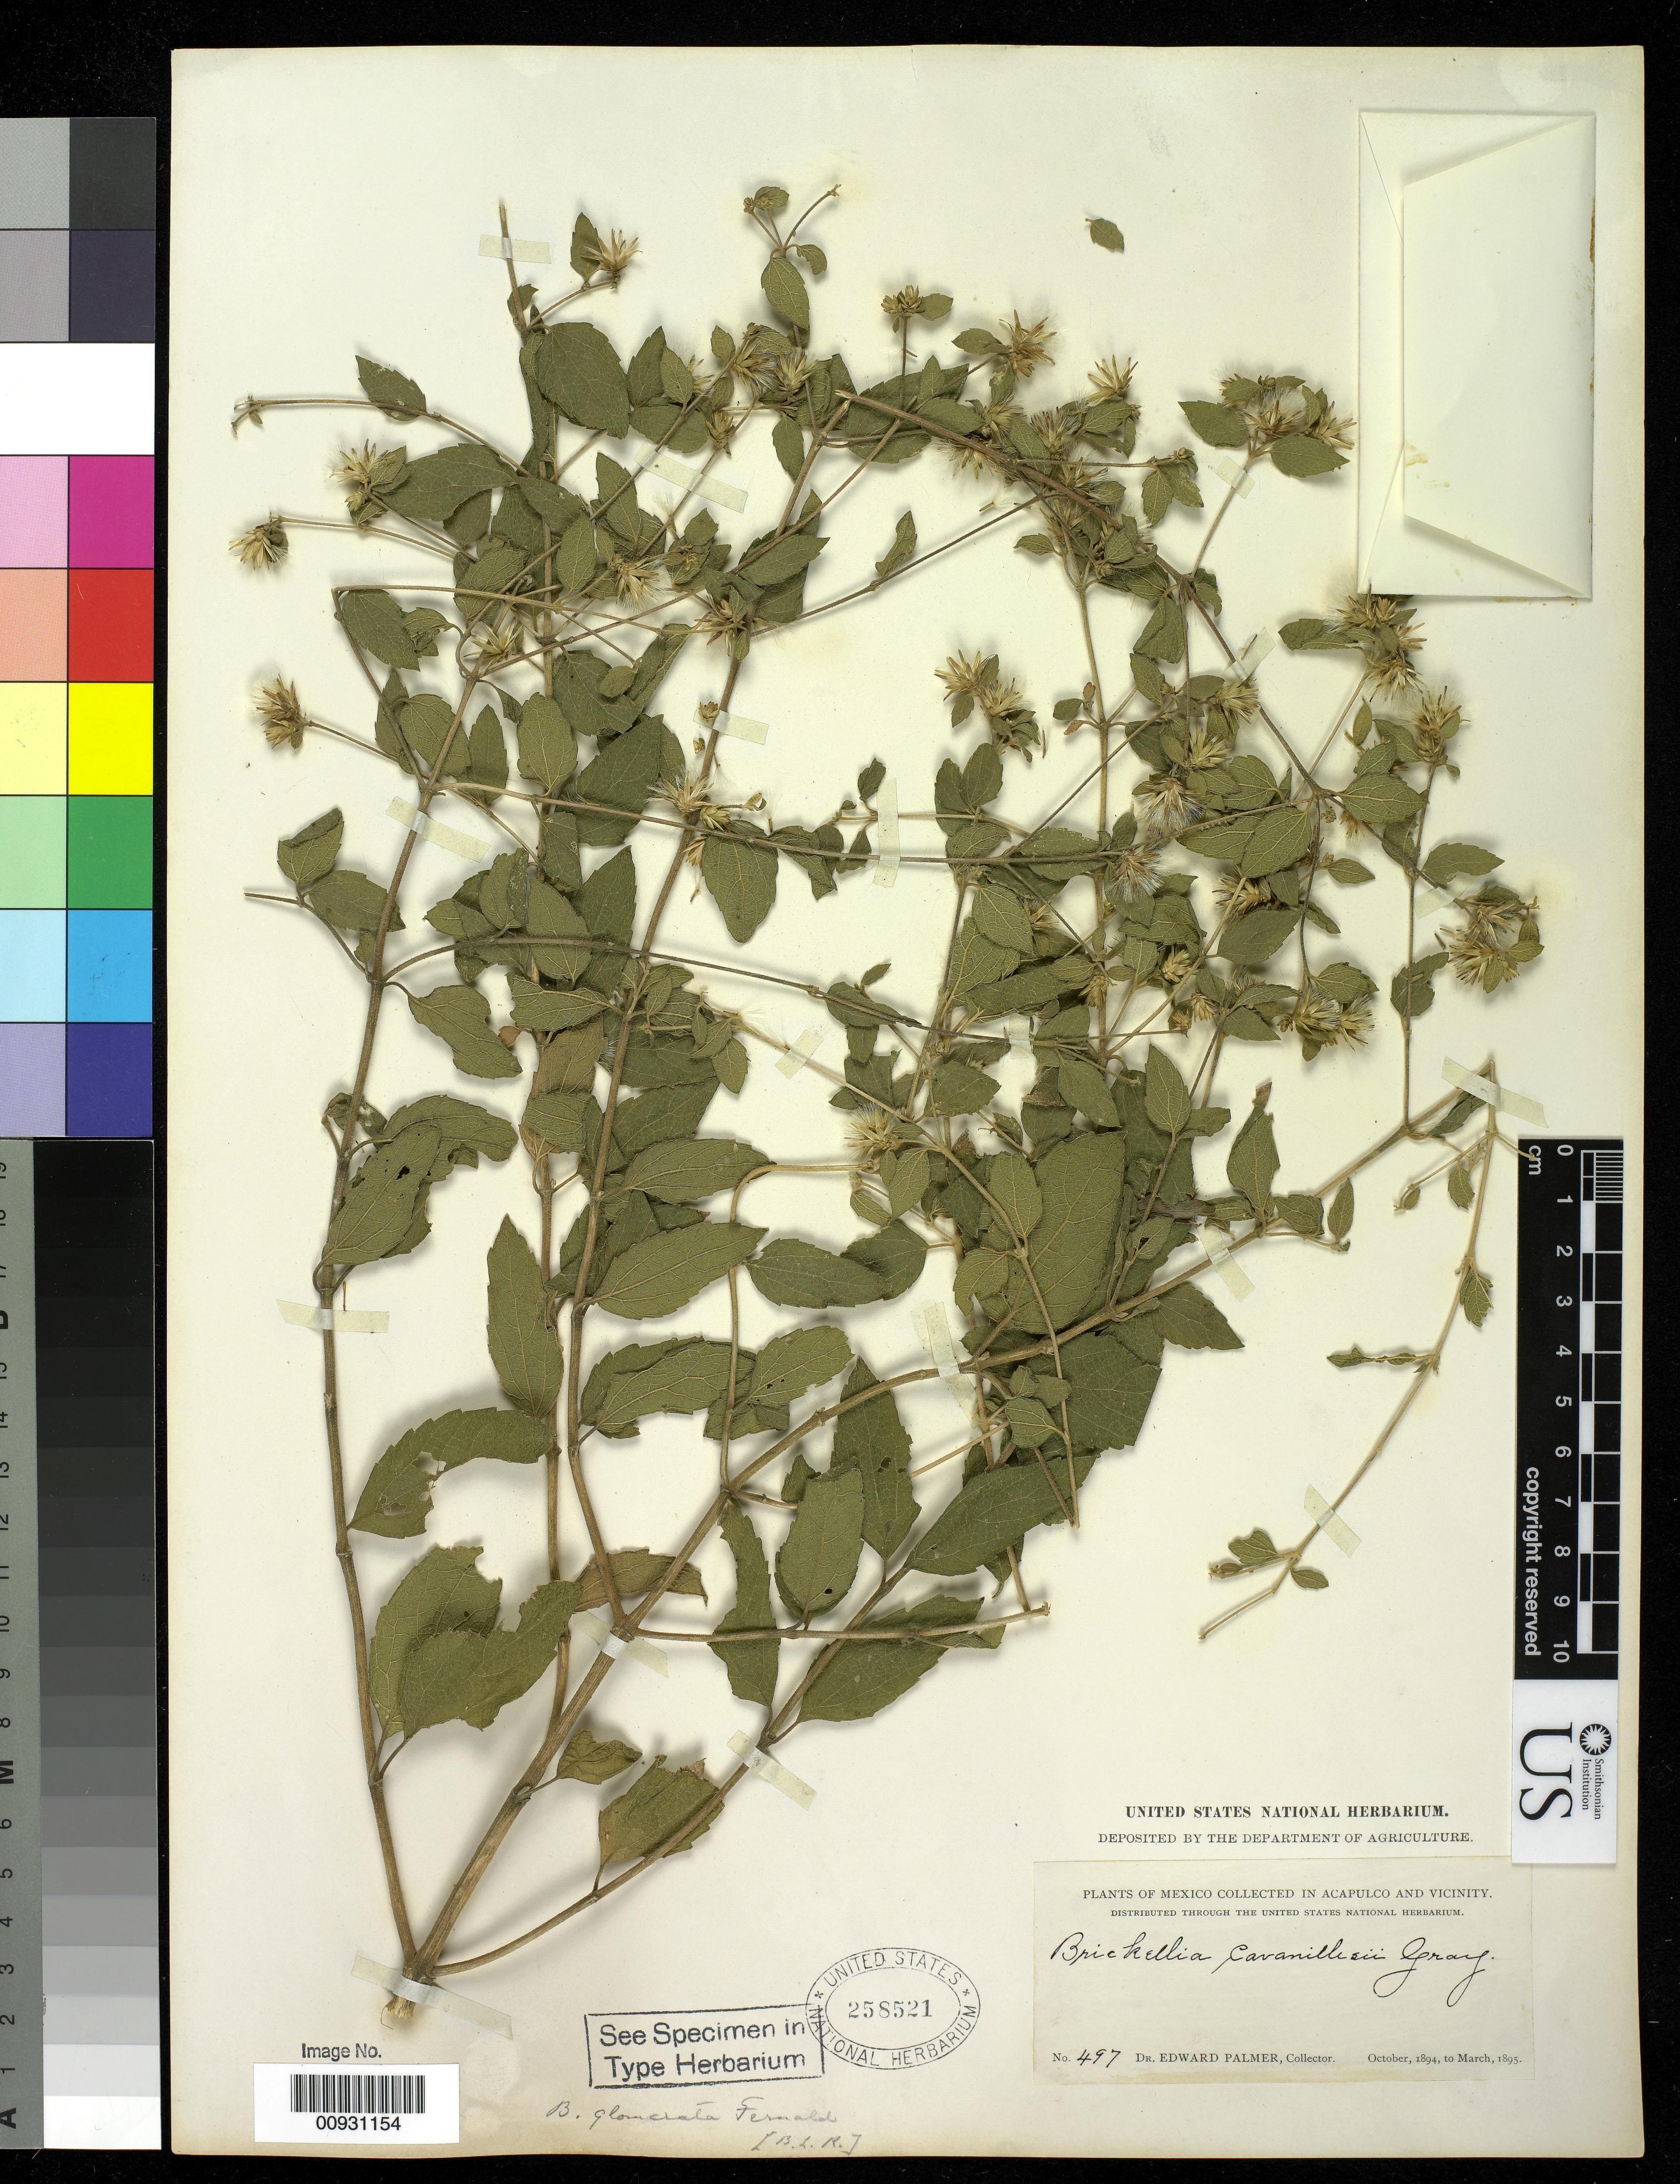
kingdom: Plantae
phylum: Tracheophyta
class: Magnoliopsida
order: Asterales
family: Asteraceae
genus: Brickellia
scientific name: Brickellia glomerata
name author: Fernald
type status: Isosyntype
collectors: E. Palmer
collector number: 497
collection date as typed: Oct 1894 to -- Mar 1895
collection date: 1894-10/1895-03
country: Mexico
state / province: Guerrero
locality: Acapulco and vicinity.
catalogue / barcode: US 258521